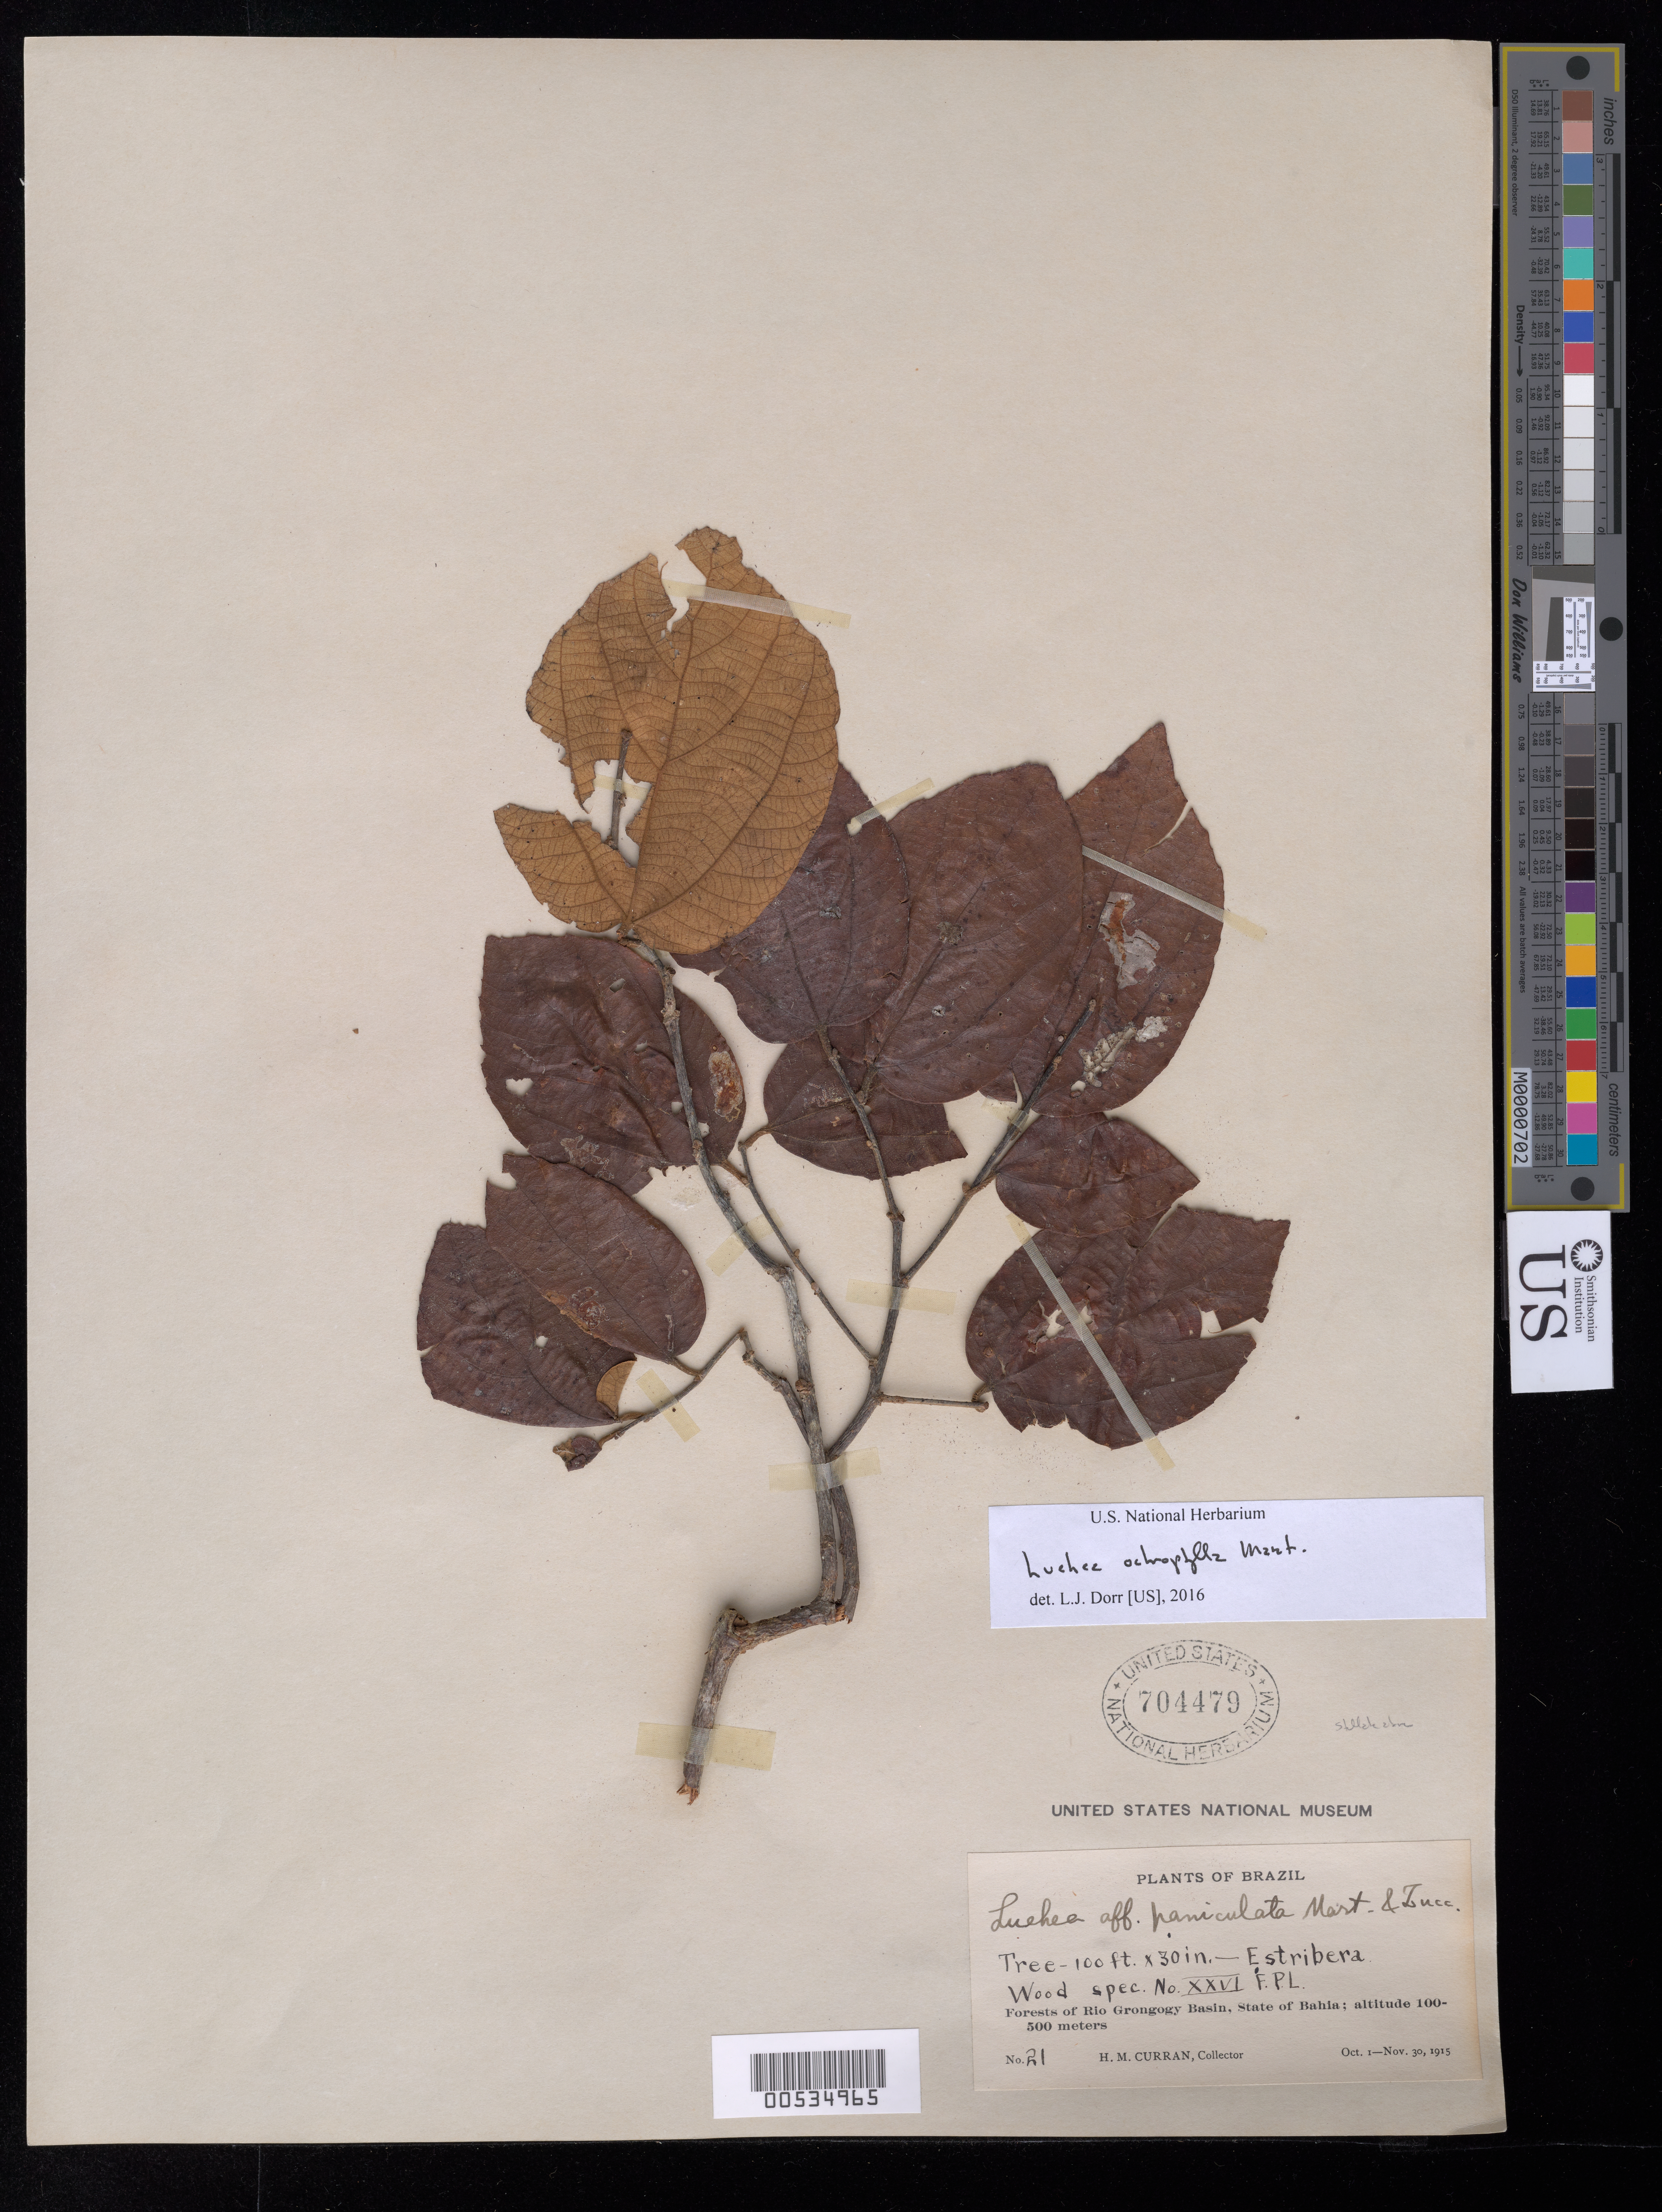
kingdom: Plantae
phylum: Tracheophyta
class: Magnoliopsida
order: Malvales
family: Malvaceae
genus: Luehea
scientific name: Luehea ochrophylla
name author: Mart.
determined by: Dorr, L. J., (BOT), Smithsonian Institution - National Museum of Natural History (UNITED STATES)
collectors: H. M. Curran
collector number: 21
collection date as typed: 01 OCt 1915 to 30 Nov 1915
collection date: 1915-10-01/1915-11-30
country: Brazil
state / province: Bahia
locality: Rio Grongogy Basin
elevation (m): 100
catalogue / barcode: US 704479